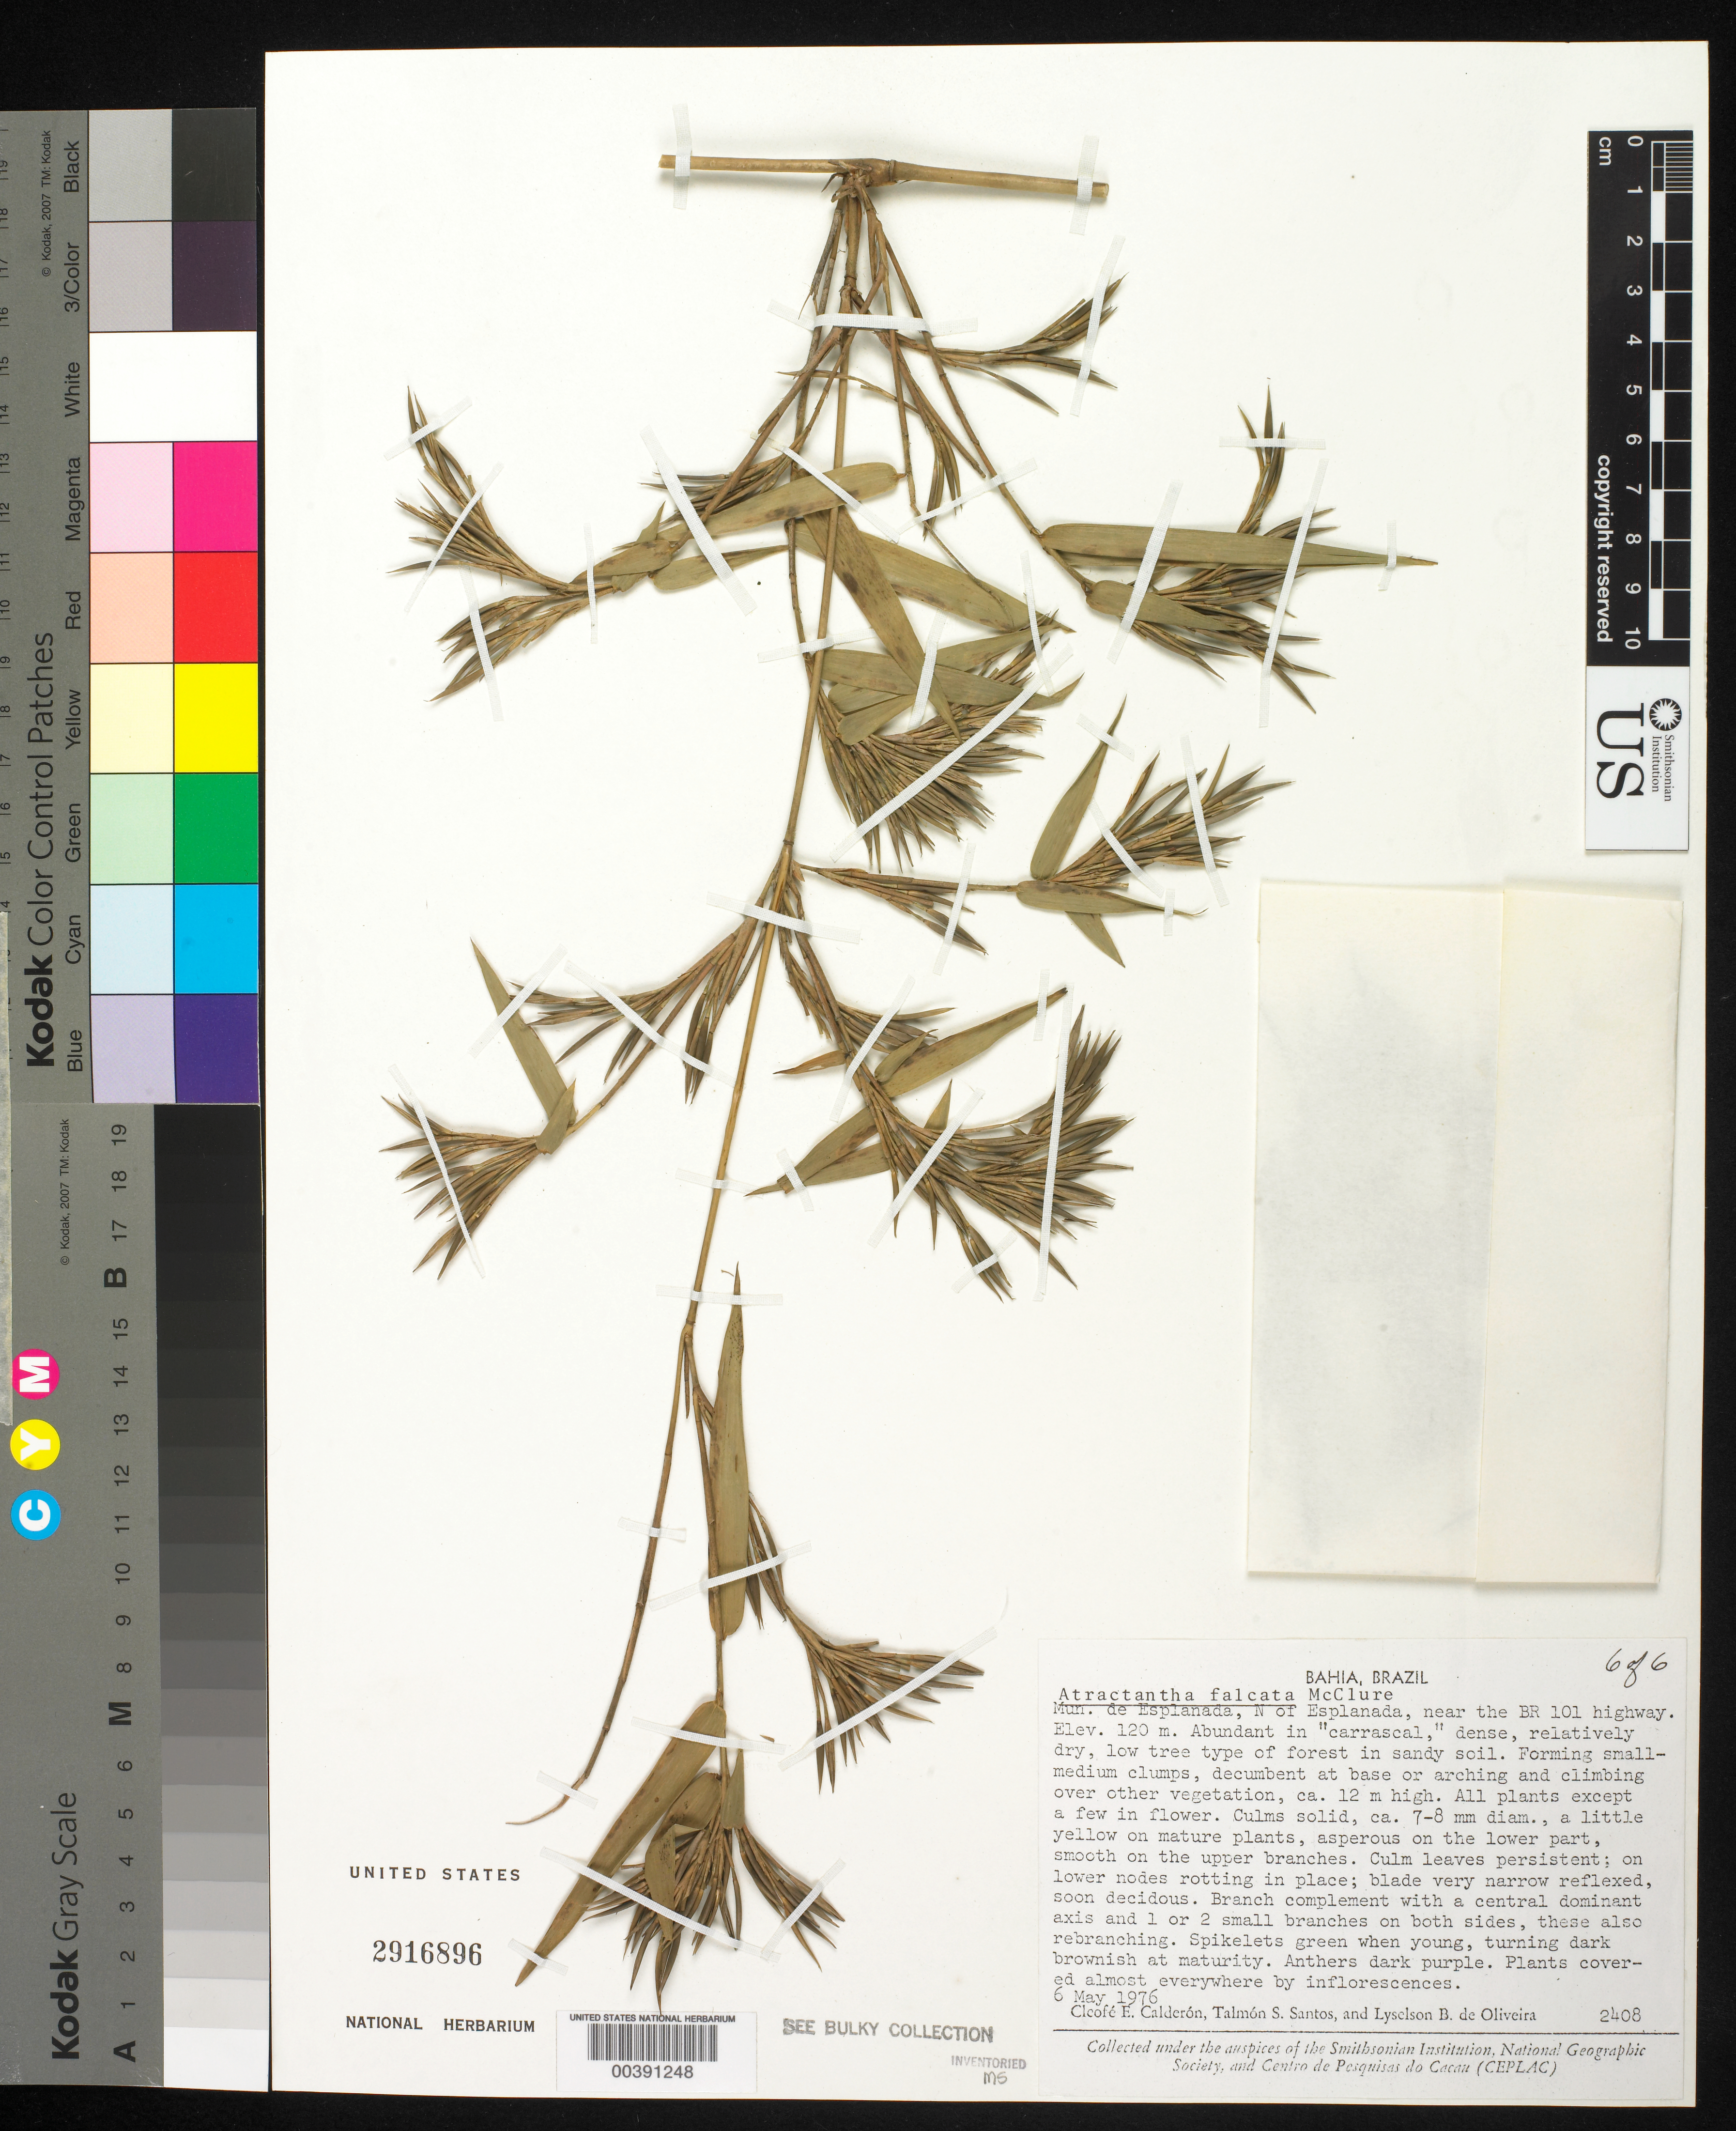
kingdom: Plantae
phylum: Tracheophyta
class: Liliopsida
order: Poales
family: Poaceae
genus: Atractantha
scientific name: Atractantha falcata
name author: McClure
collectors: C. E. Calderón, T. S. Santos & L. de Oliveira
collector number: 2408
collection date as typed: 06 May 1976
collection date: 1976-05-06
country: Brazil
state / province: Bahia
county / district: Esplanada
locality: Esplanada, br 101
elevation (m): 120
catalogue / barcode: US 2916896